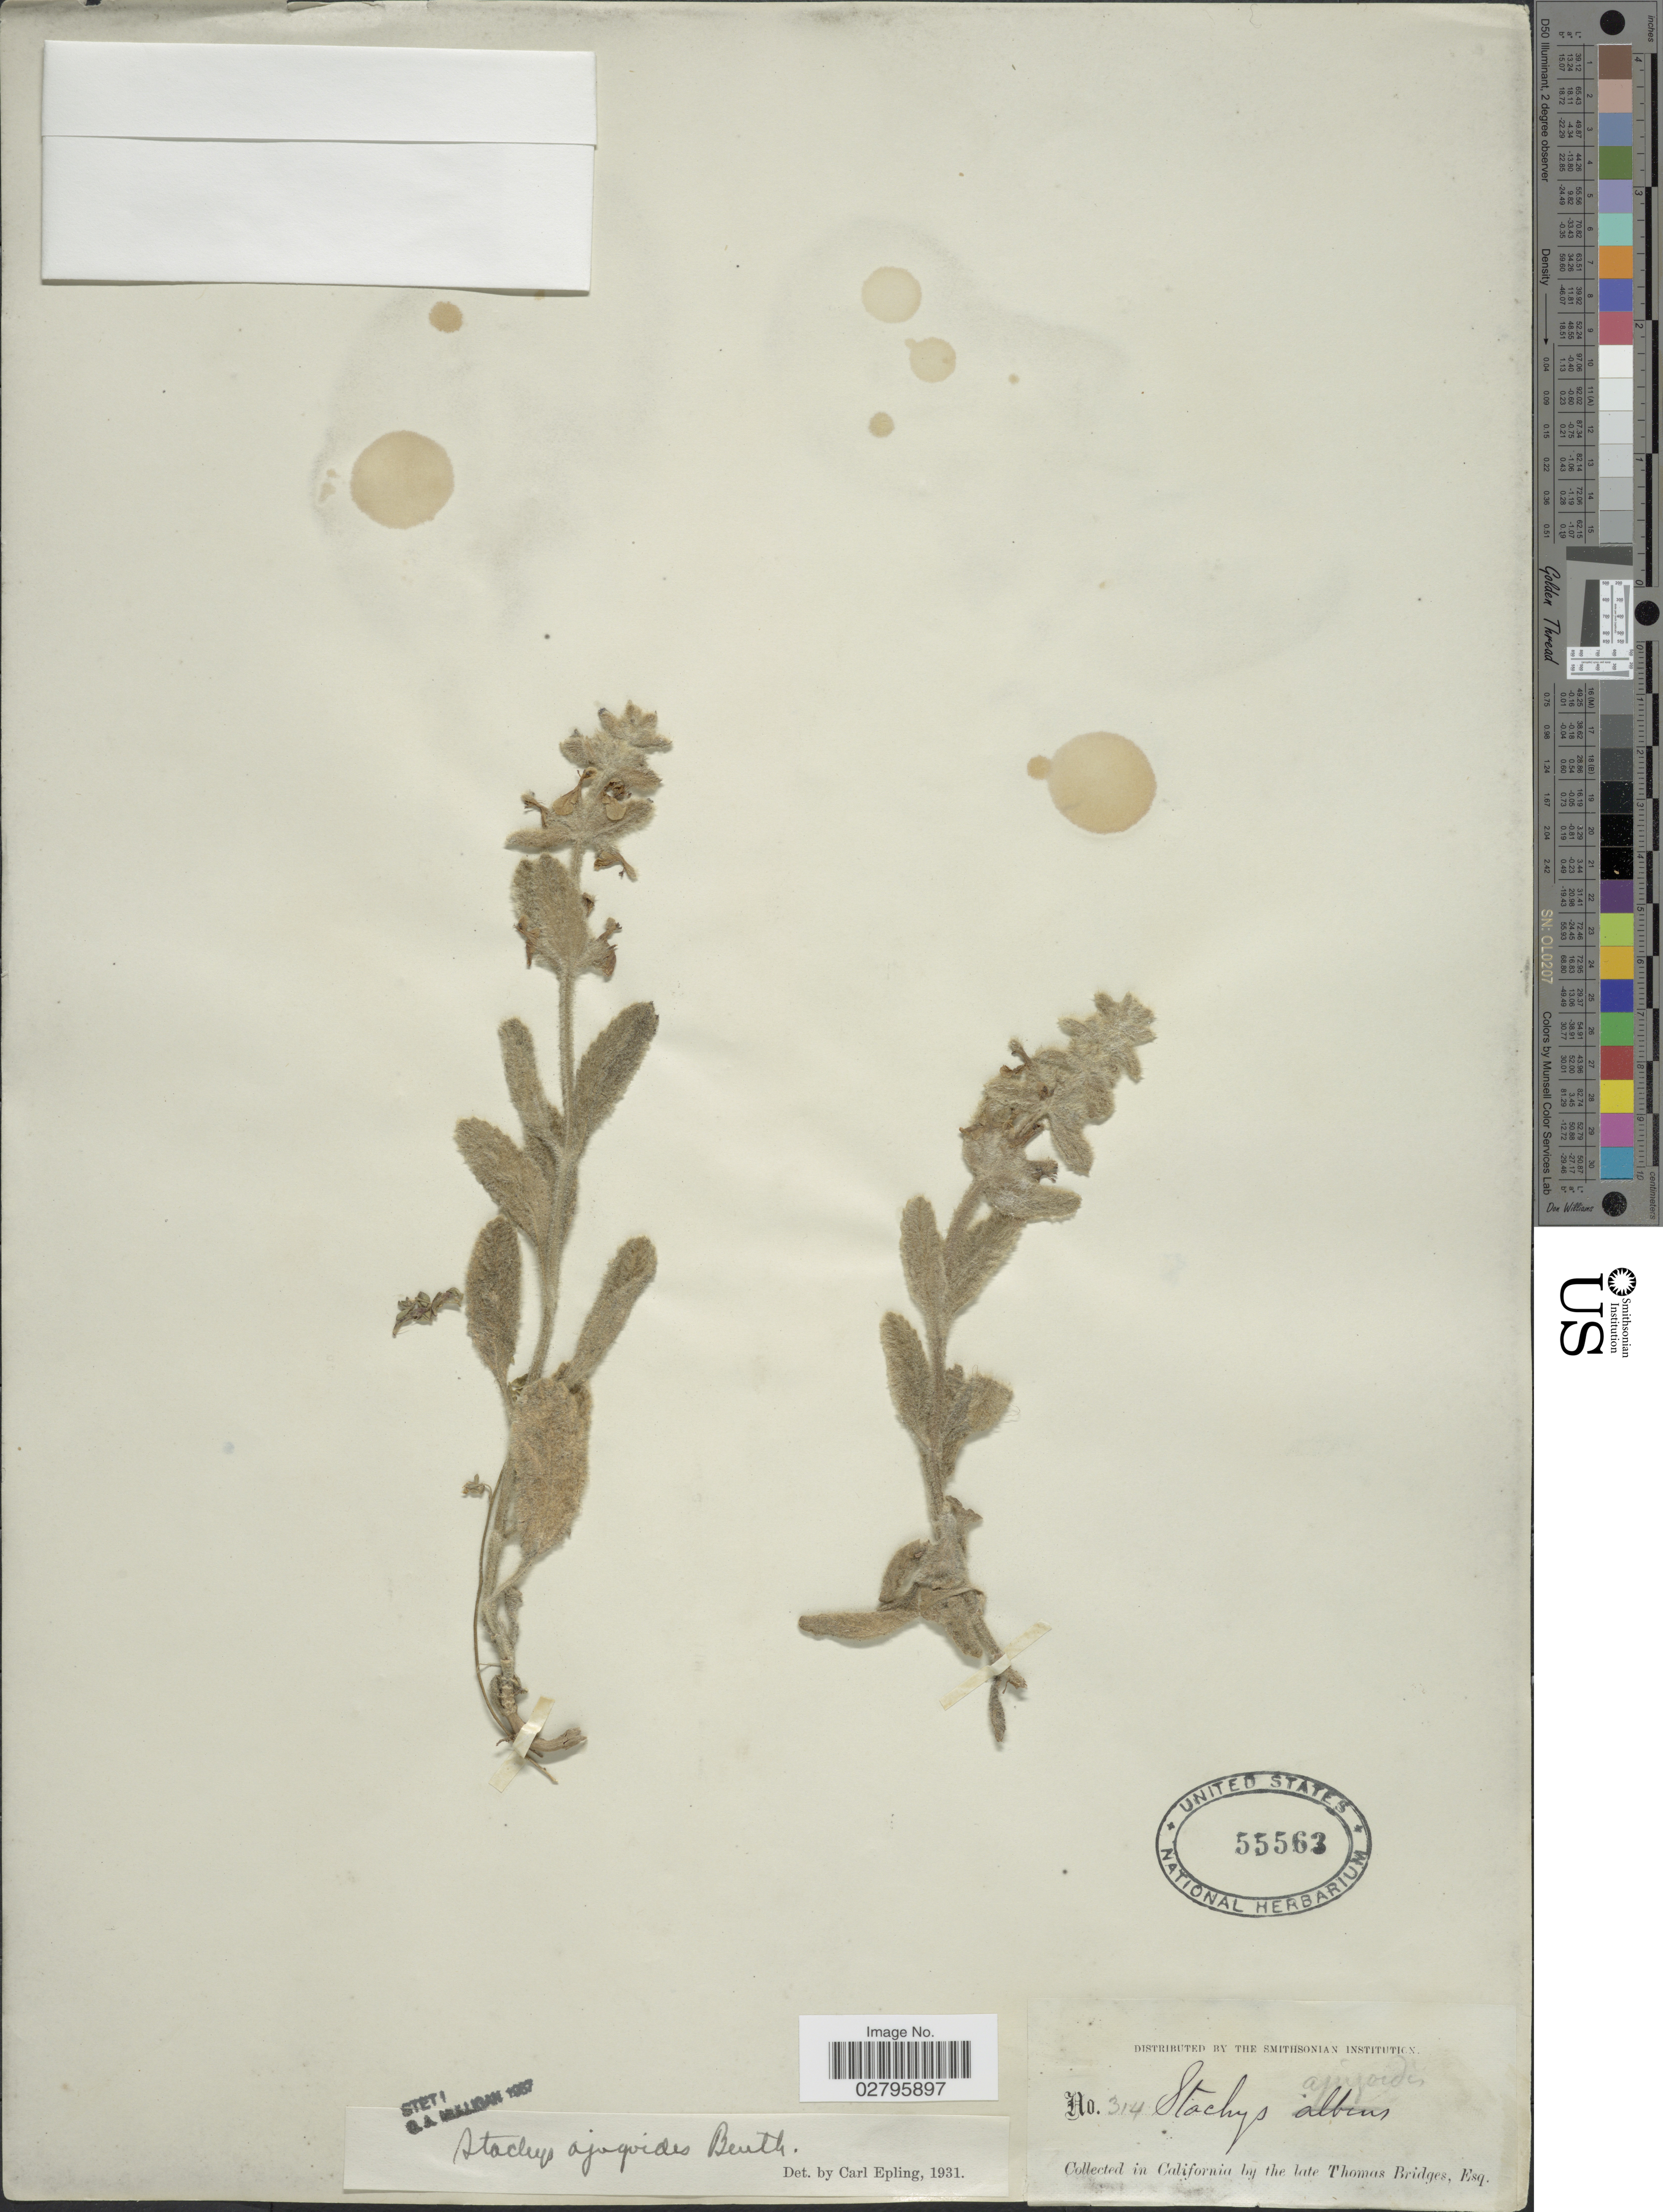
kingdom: Plantae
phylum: Tracheophyta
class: Magnoliopsida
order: Lamiales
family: Lamiaceae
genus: Stachys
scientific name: Stachys ajugoides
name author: Benth.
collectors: T. Bridges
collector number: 314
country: United States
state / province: California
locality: In California.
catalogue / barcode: US 55563